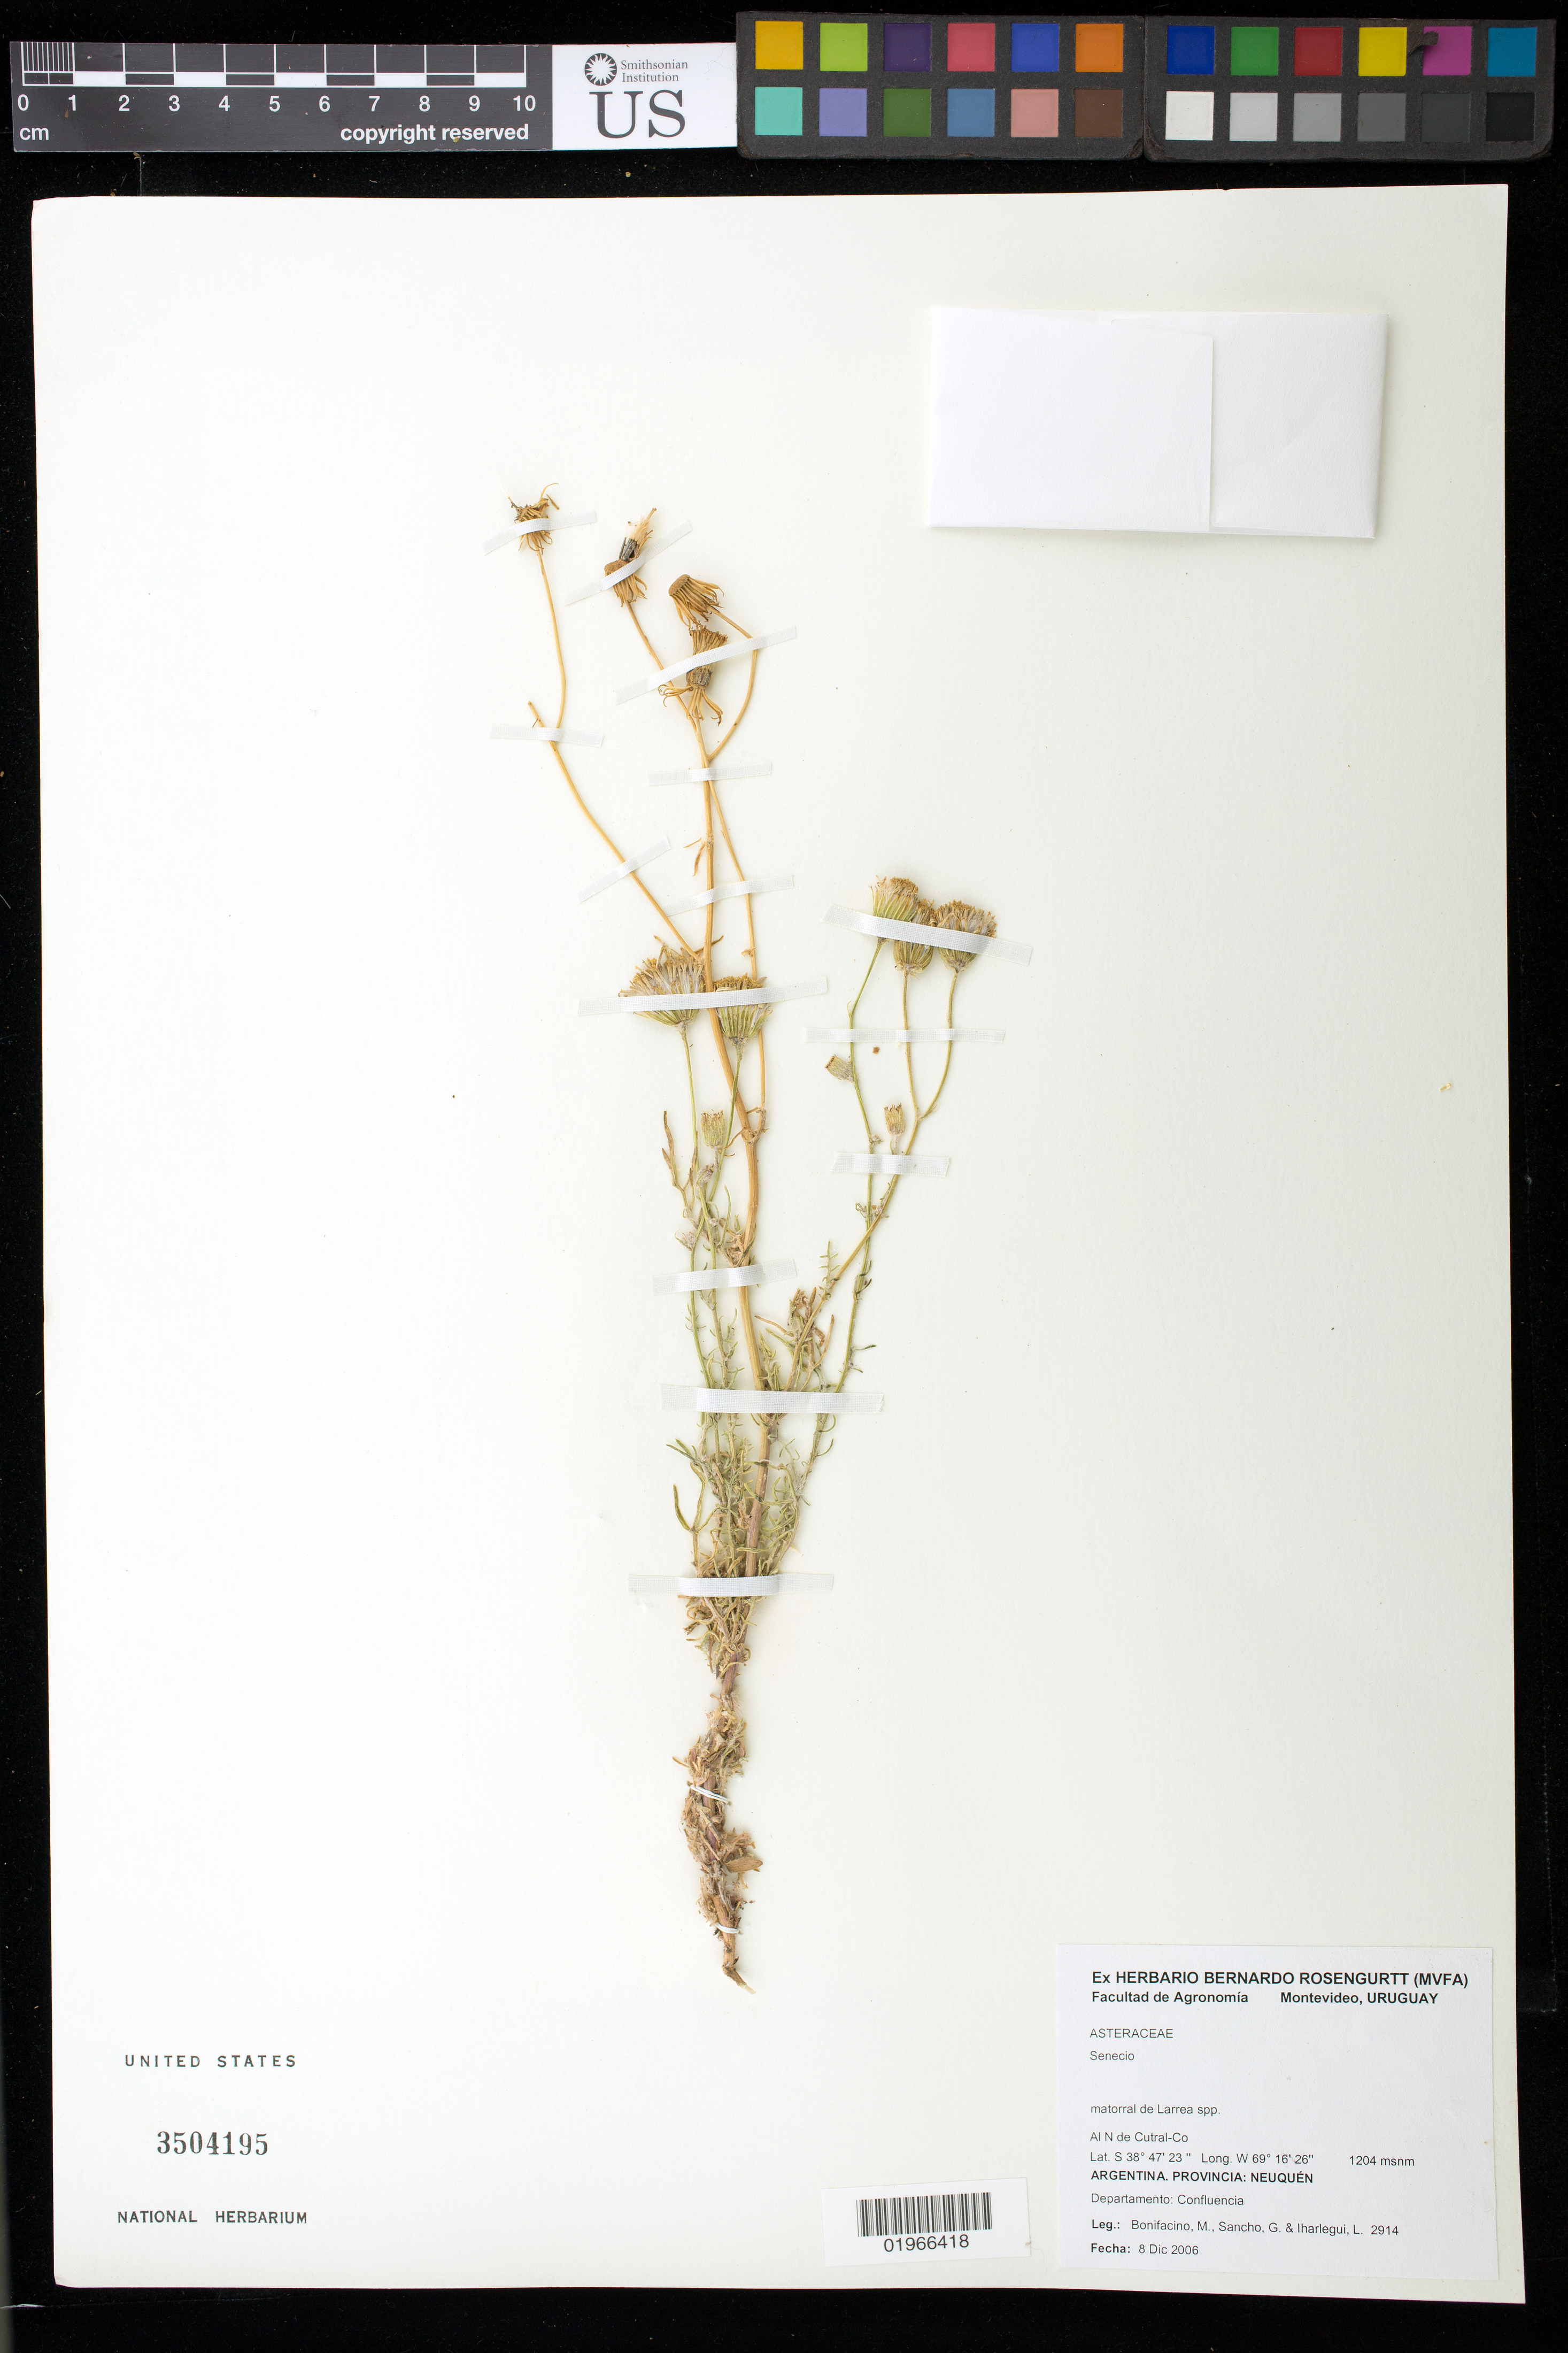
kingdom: Plantae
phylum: Tracheophyta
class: Magnoliopsida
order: Asterales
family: Asteraceae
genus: Senecio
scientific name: Senecio sp.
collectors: M. Bonifacino, G. Sancho & L. Iharlegui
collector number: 2914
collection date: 2006-12-08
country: Argentina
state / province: Neuquen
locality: Al N de Cutral-Co. Departamento: Confluencia.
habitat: Matorral de Larrea spp.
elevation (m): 1204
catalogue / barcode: US 3504195